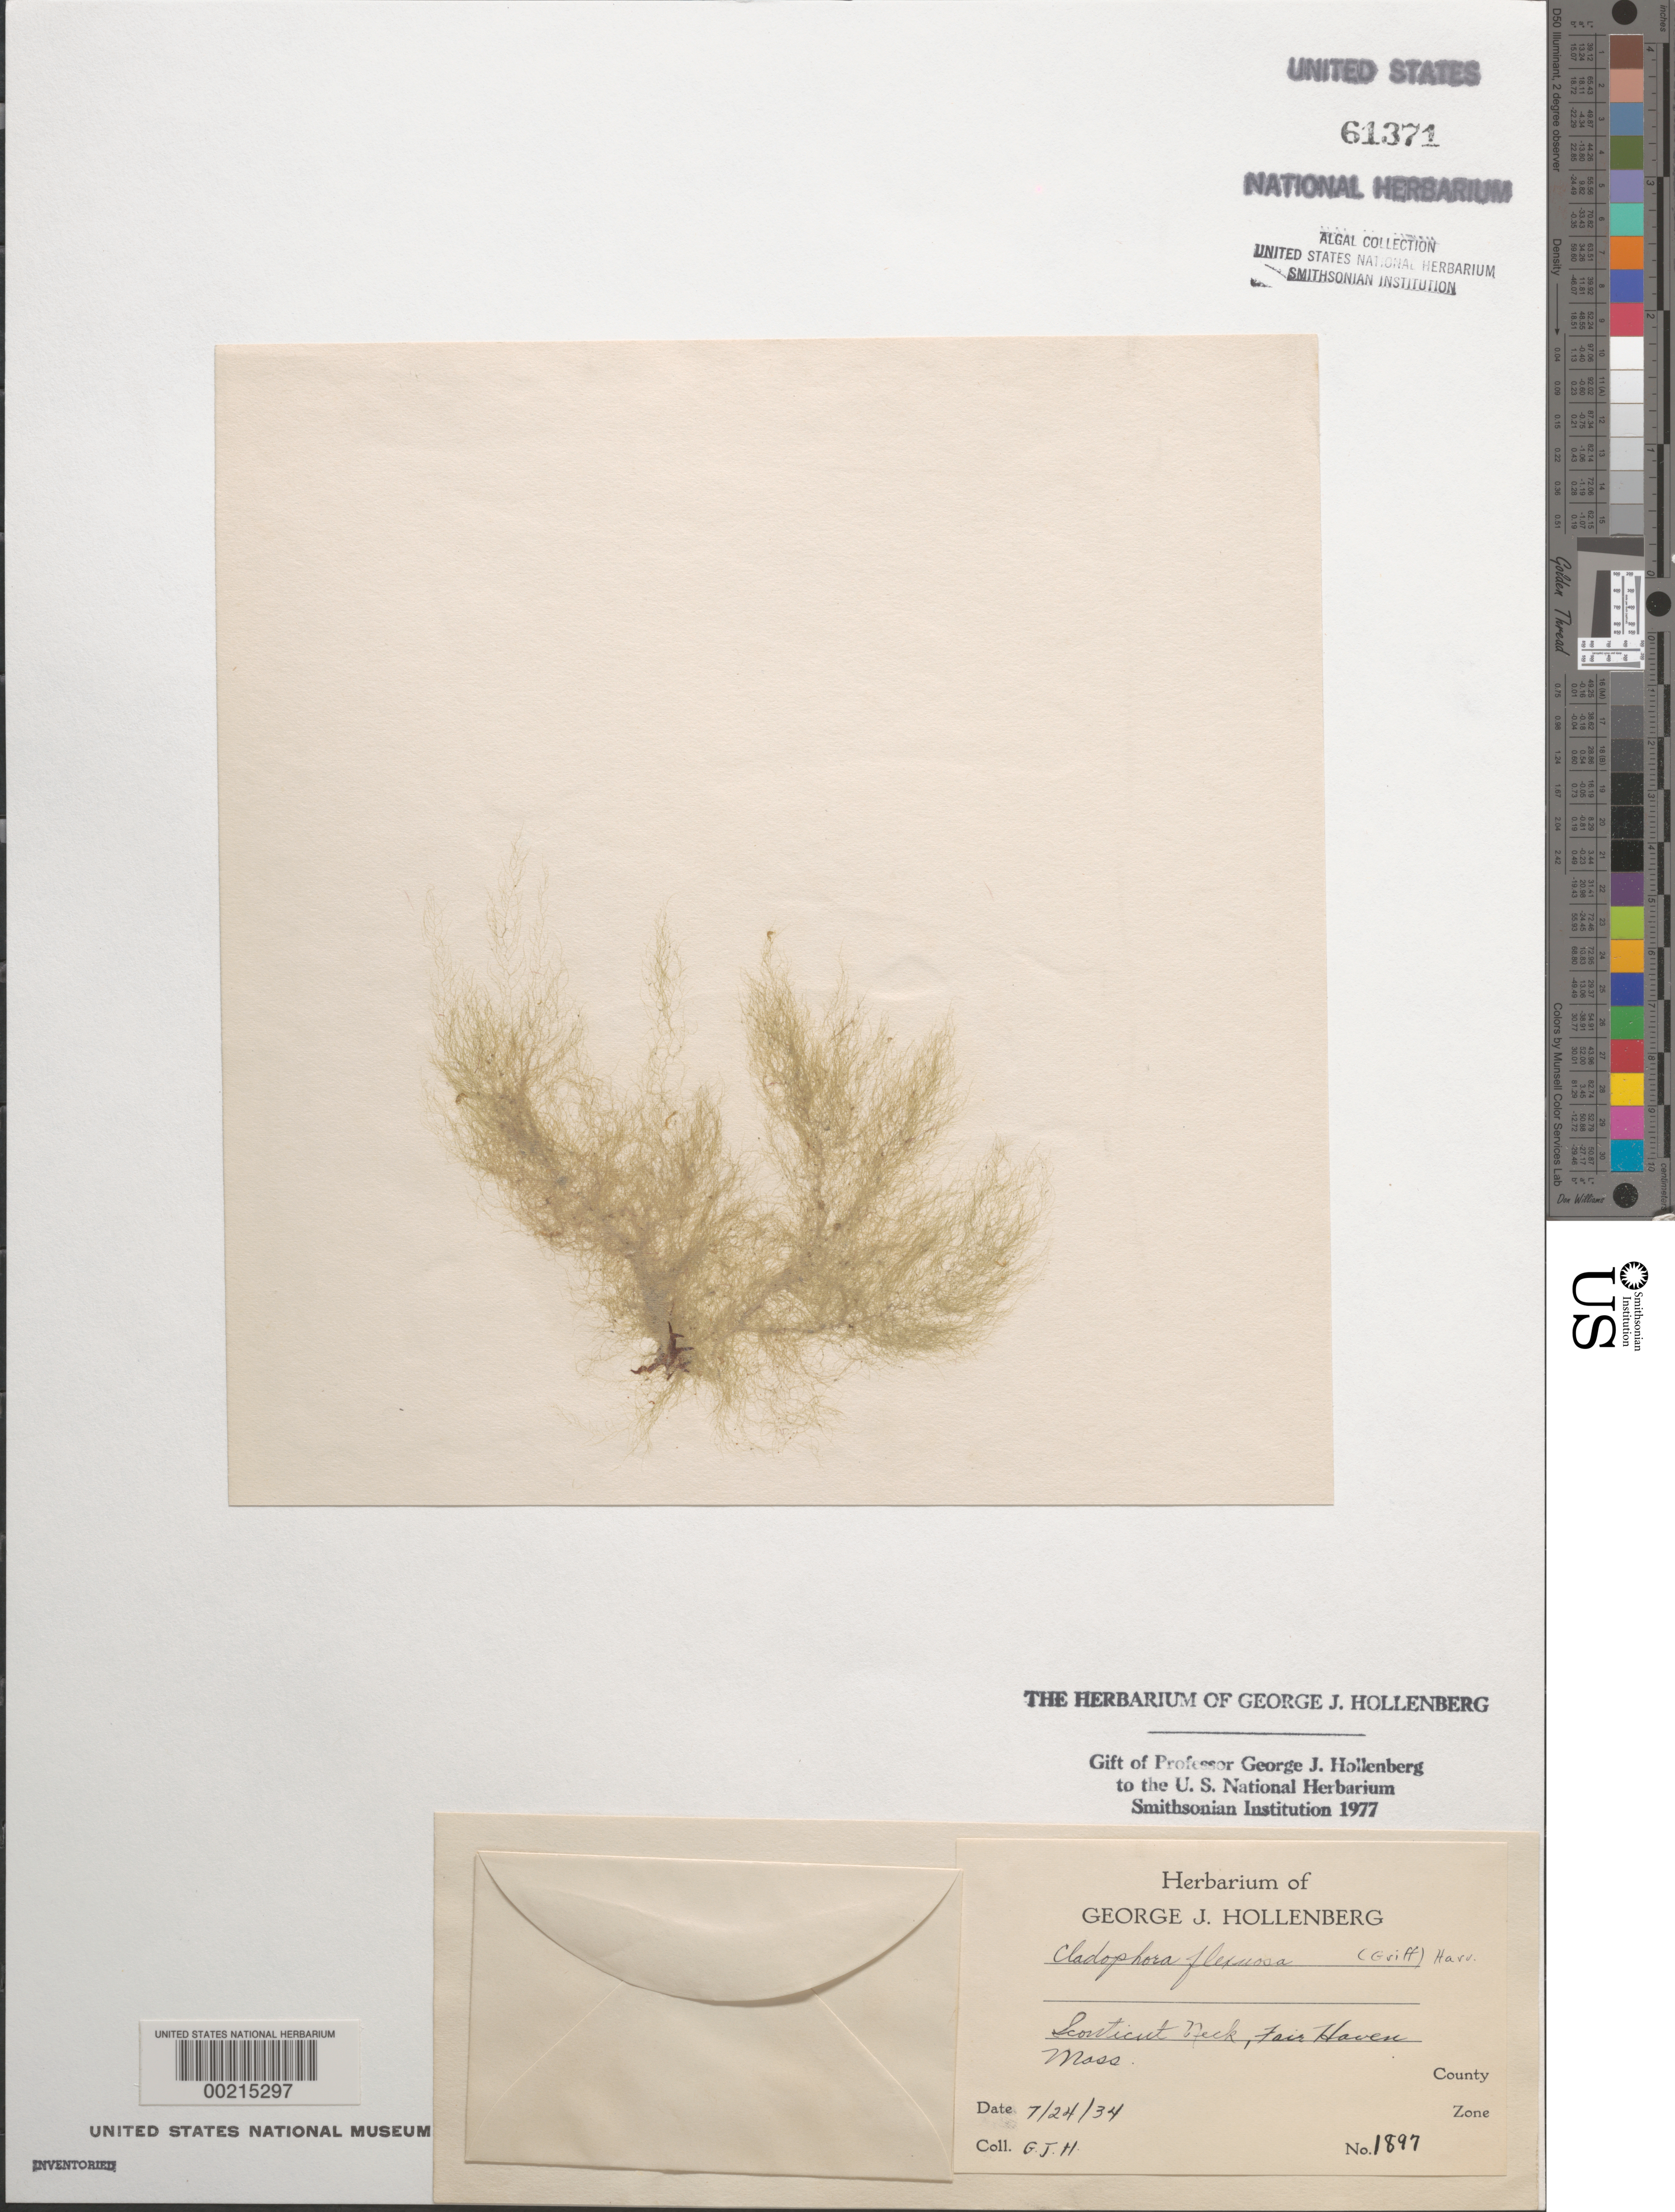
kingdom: Plantae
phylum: Chlorophyta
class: Ulvophyceae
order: Cladophorales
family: Cladophoraceae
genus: Cladophora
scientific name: Cladophora flexuosa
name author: (O.F. Muell.) Kütz.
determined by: Hollenberg, George J.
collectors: G. Hollenberg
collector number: GJH 1897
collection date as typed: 24 Jul 1934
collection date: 1934-07-24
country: United States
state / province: Massachusetts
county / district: Bristol County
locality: Sconticut Neck, Fairhaven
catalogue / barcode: US 61371